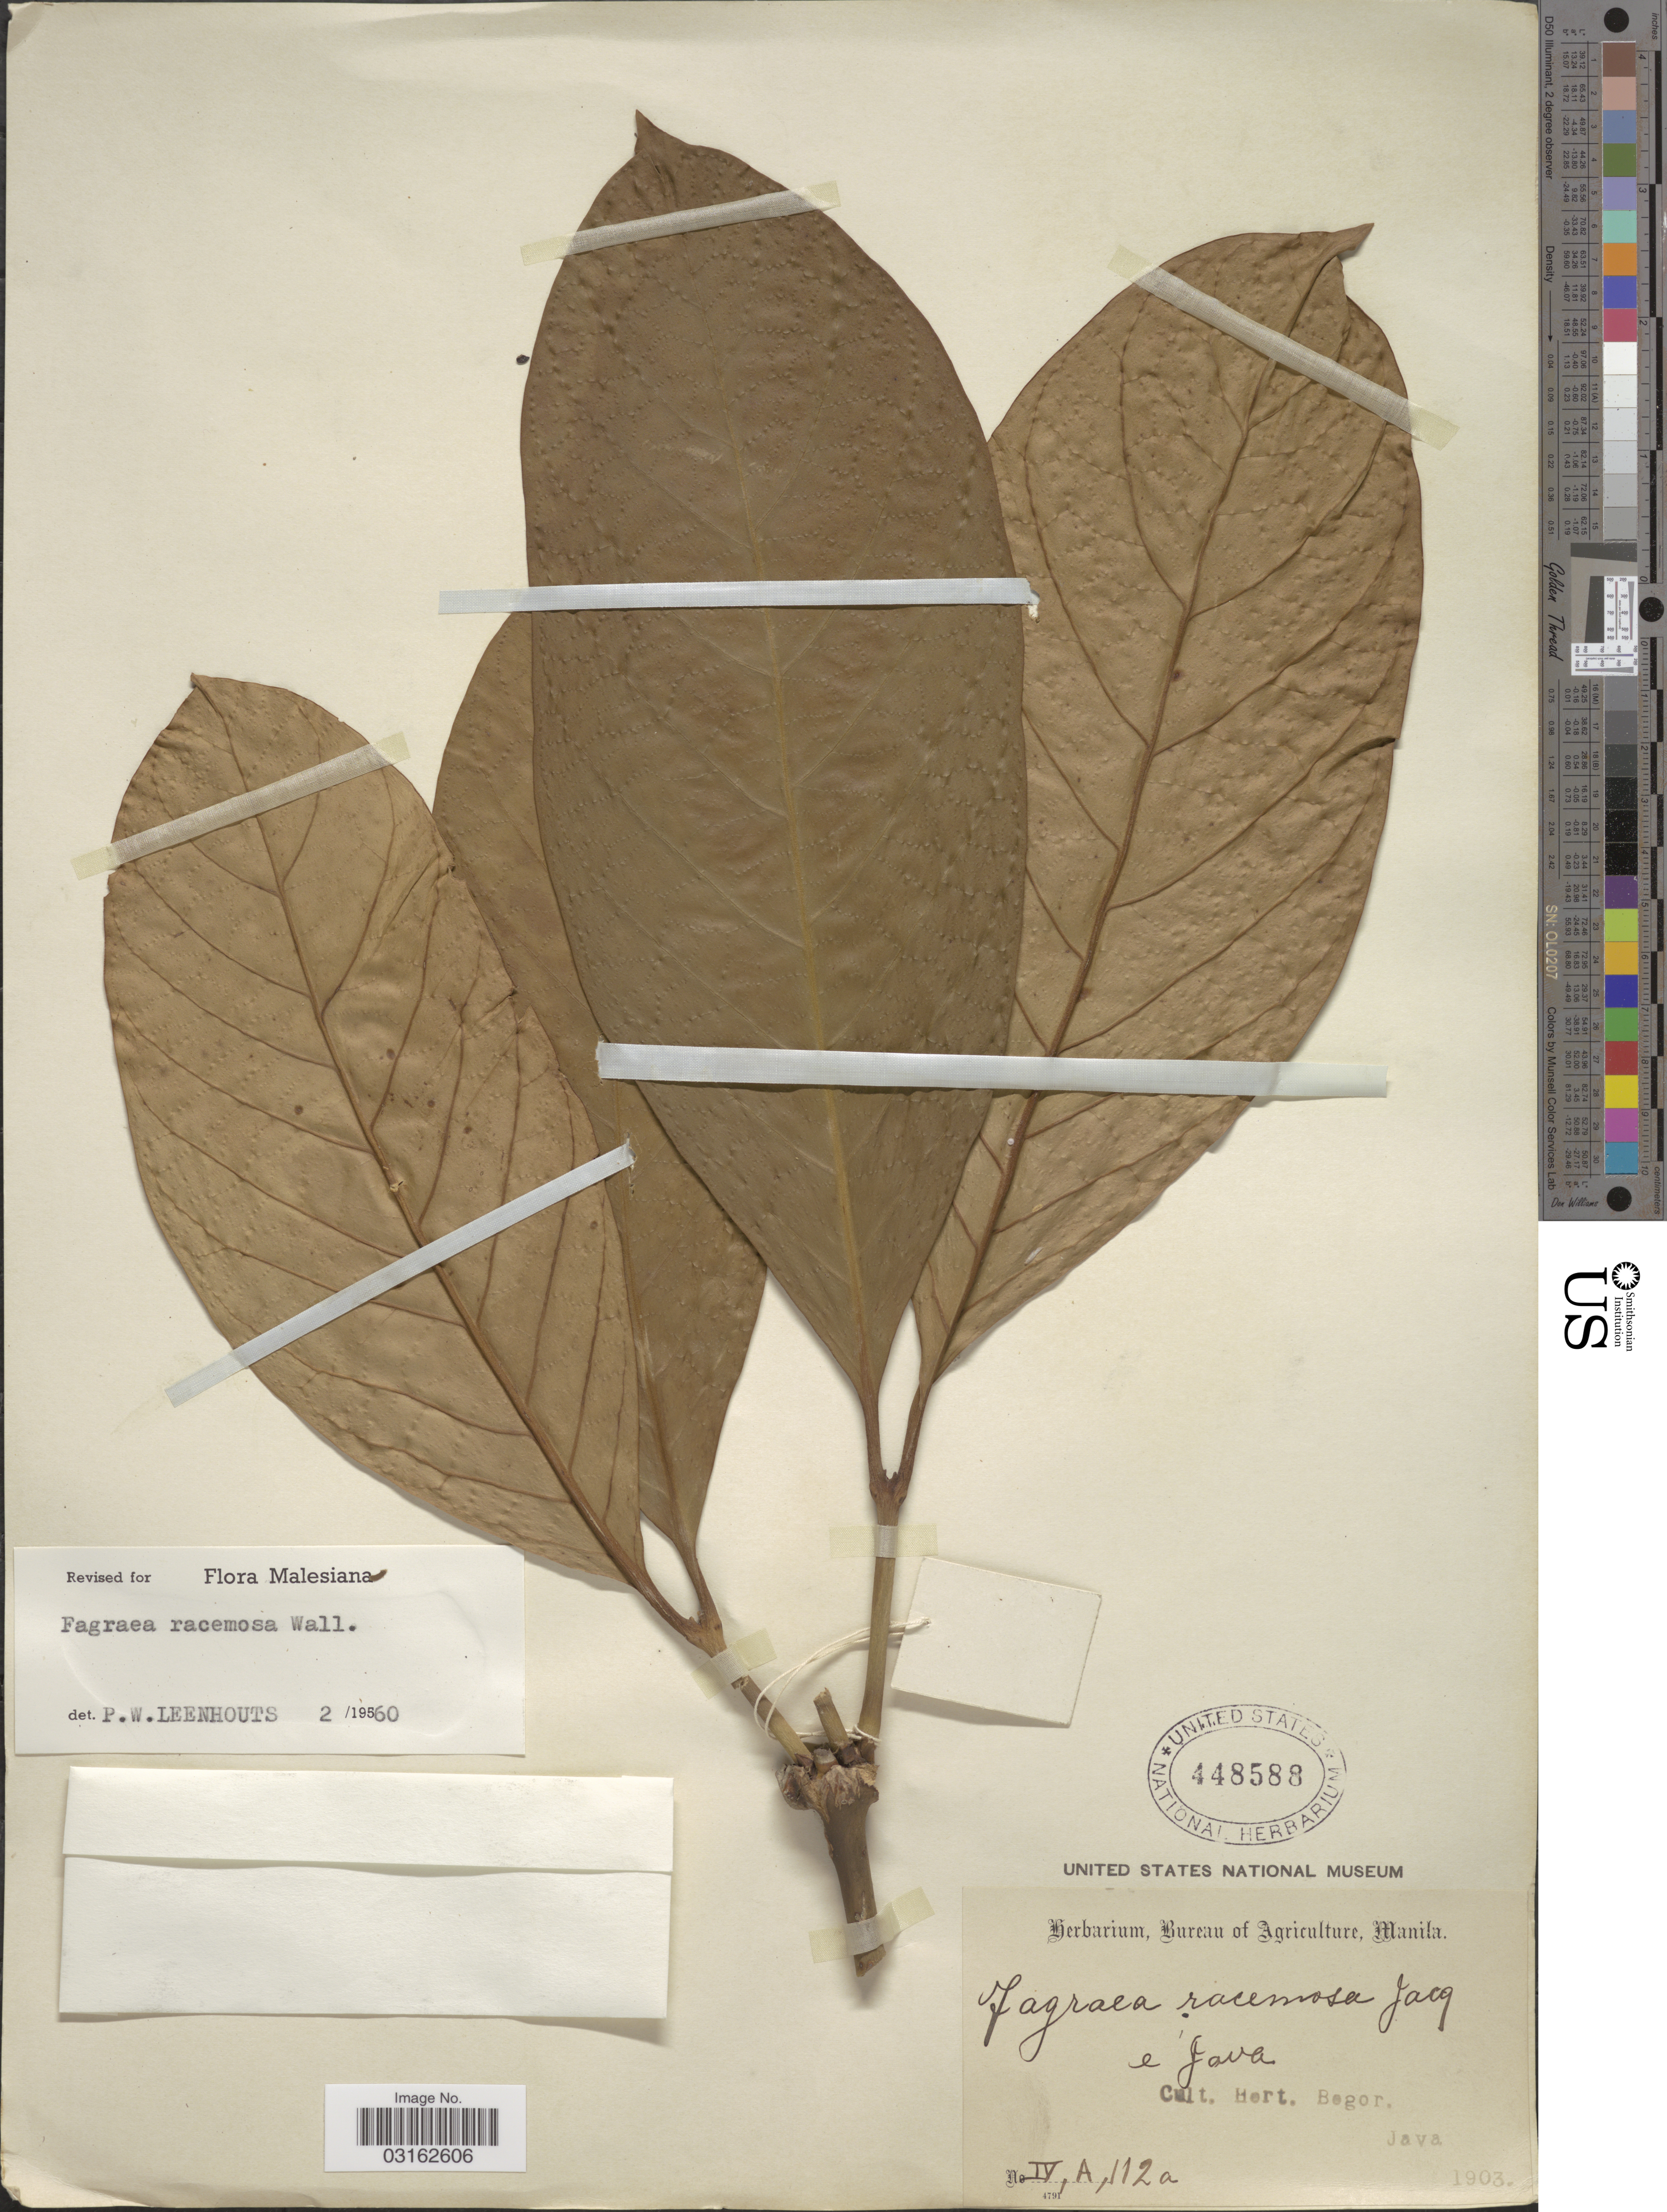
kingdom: Plantae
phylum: Tracheophyta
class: Magnoliopsida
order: Gentianales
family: Gentianaceae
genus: Fagraea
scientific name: Fagraea racemosa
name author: Jack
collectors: Ex herb. Bureau of Agriculture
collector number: IV, A,112a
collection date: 1903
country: Indonesia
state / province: Java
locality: Hort. Bogor. Java.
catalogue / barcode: US 448588